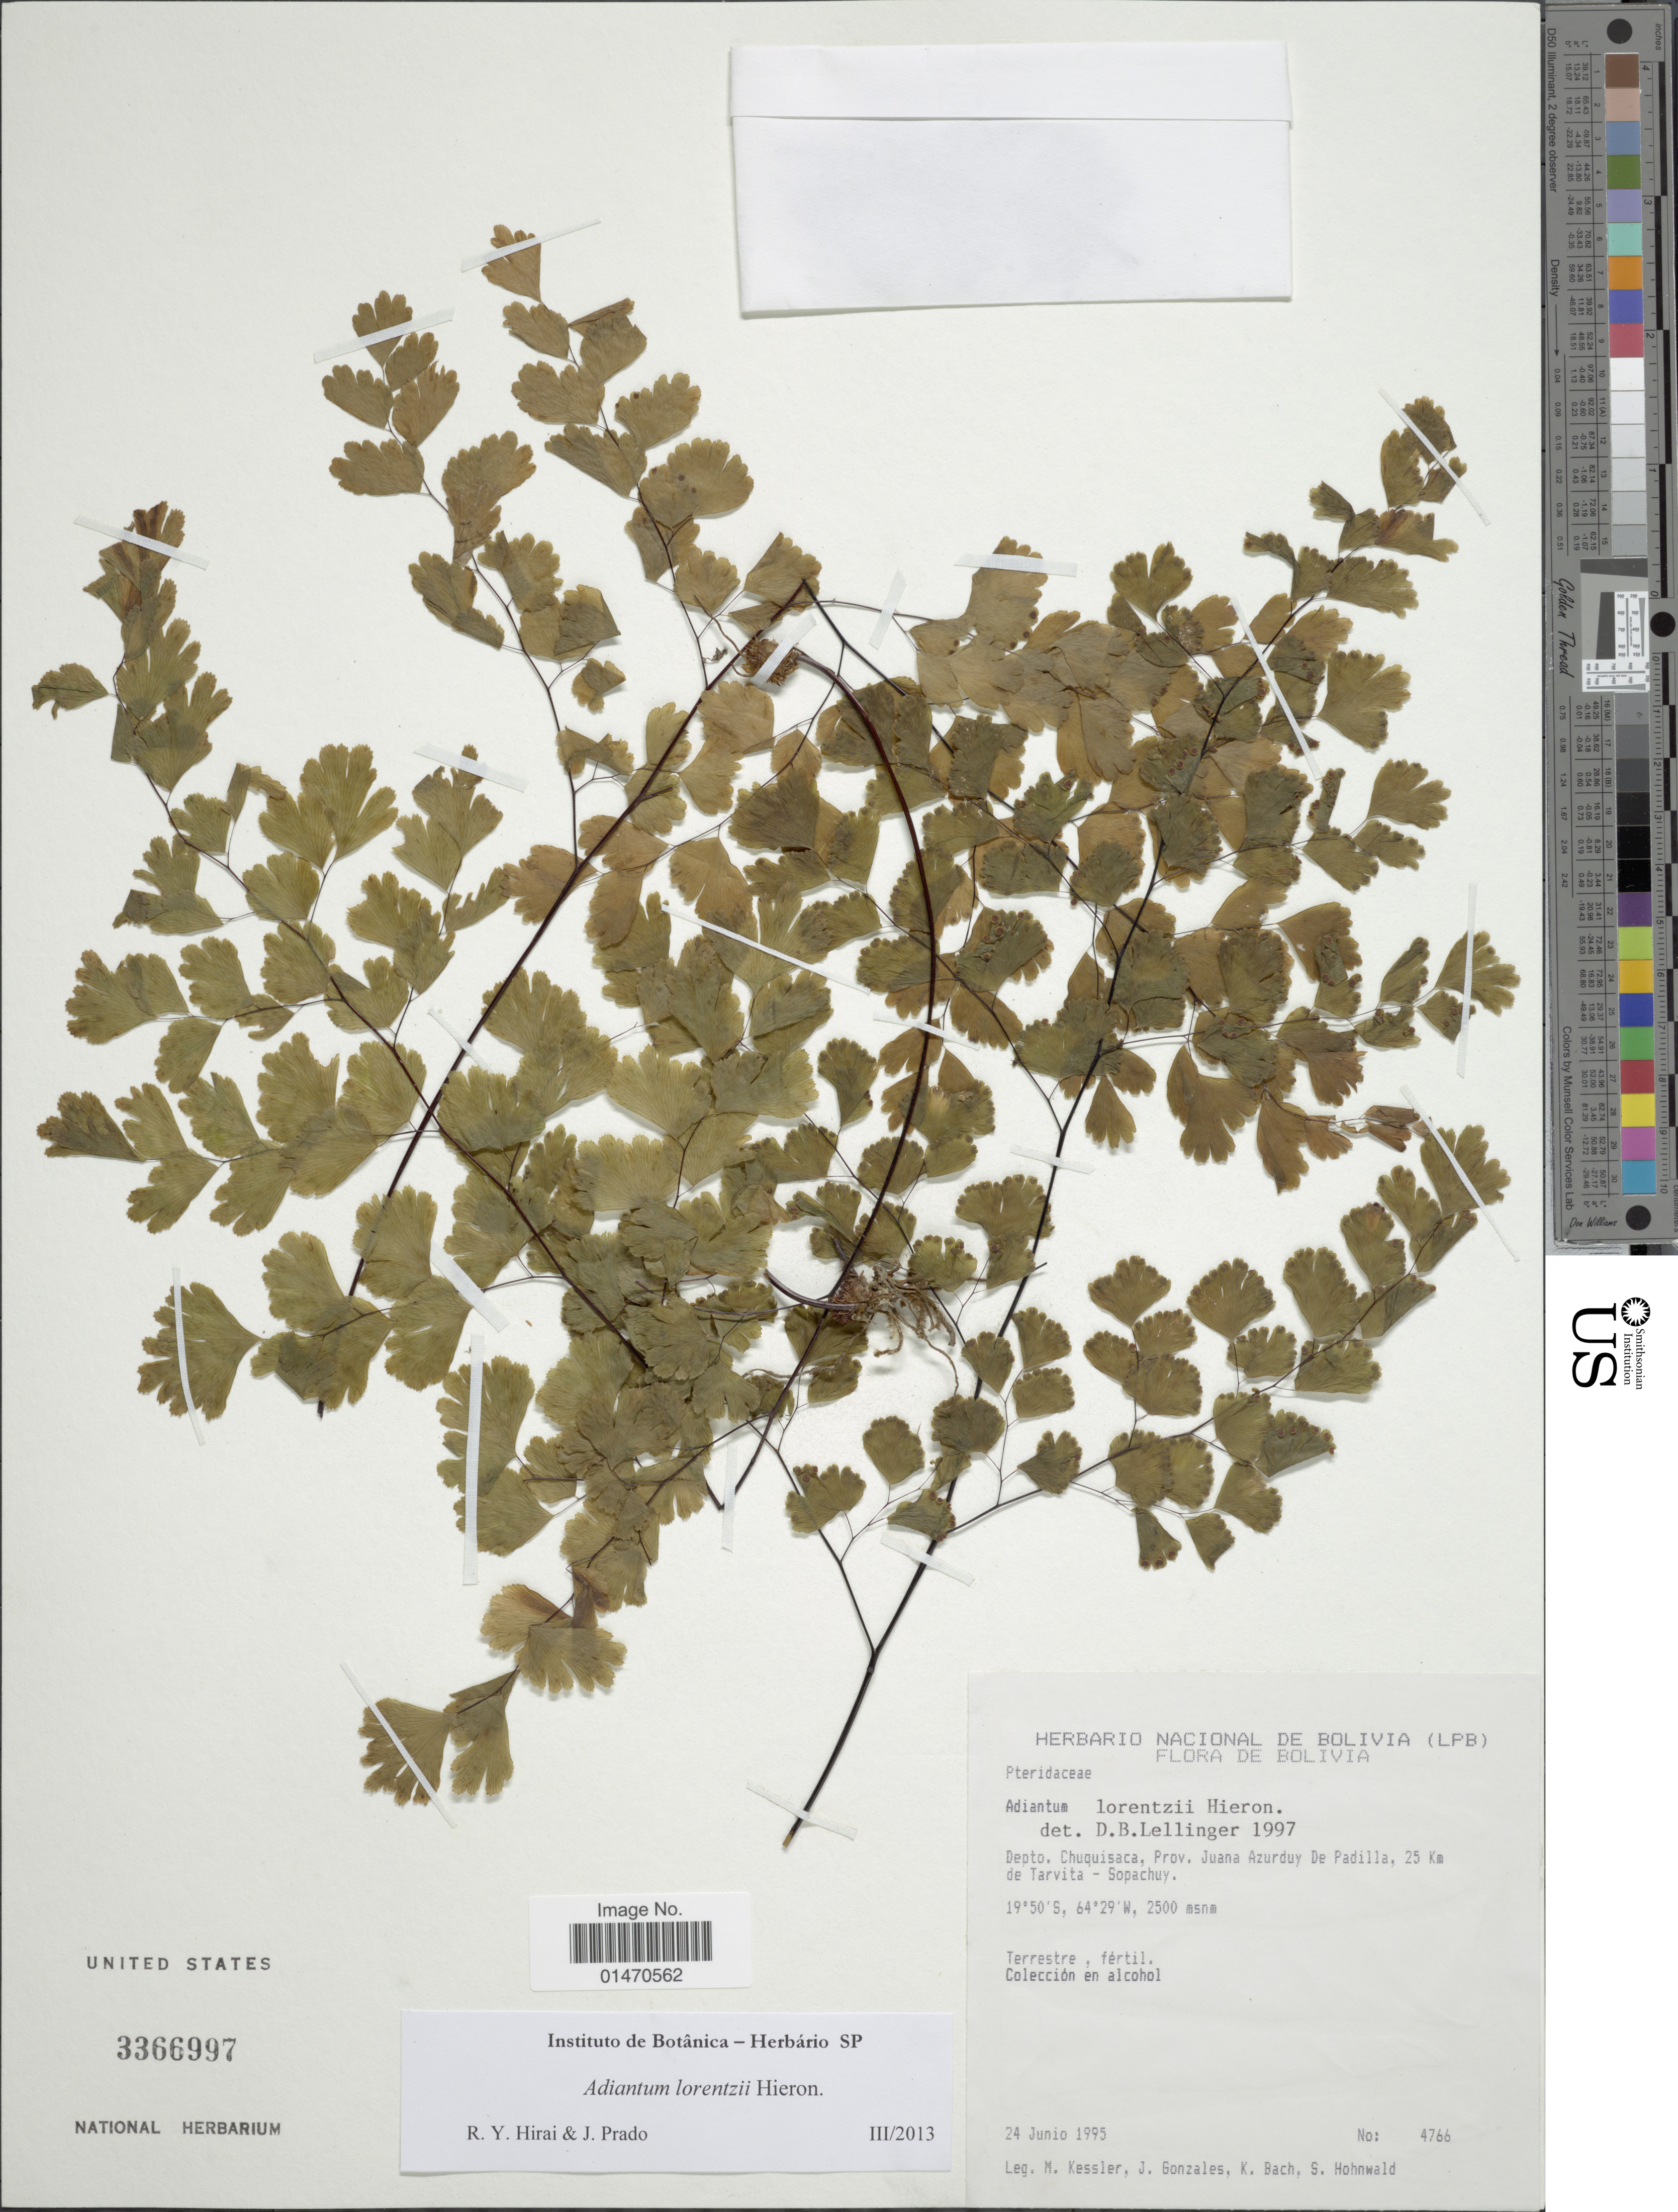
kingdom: Plantae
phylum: Tracheophyta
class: Polypodiopsida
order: Polypodiales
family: Pteridaceae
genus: Adiantum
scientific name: Adiantum lorentzii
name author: Hieron.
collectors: M. Kessler, J. Gonzales, K. Bach & S. Hohnwald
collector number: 4766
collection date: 1995-06-24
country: Bolivia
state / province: Chuquisaca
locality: Depto. Chuquisaca, prov. Juana Azurduy de Padilla, 25km de Tarvita-Sopachuy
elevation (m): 2500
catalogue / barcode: US 3366997